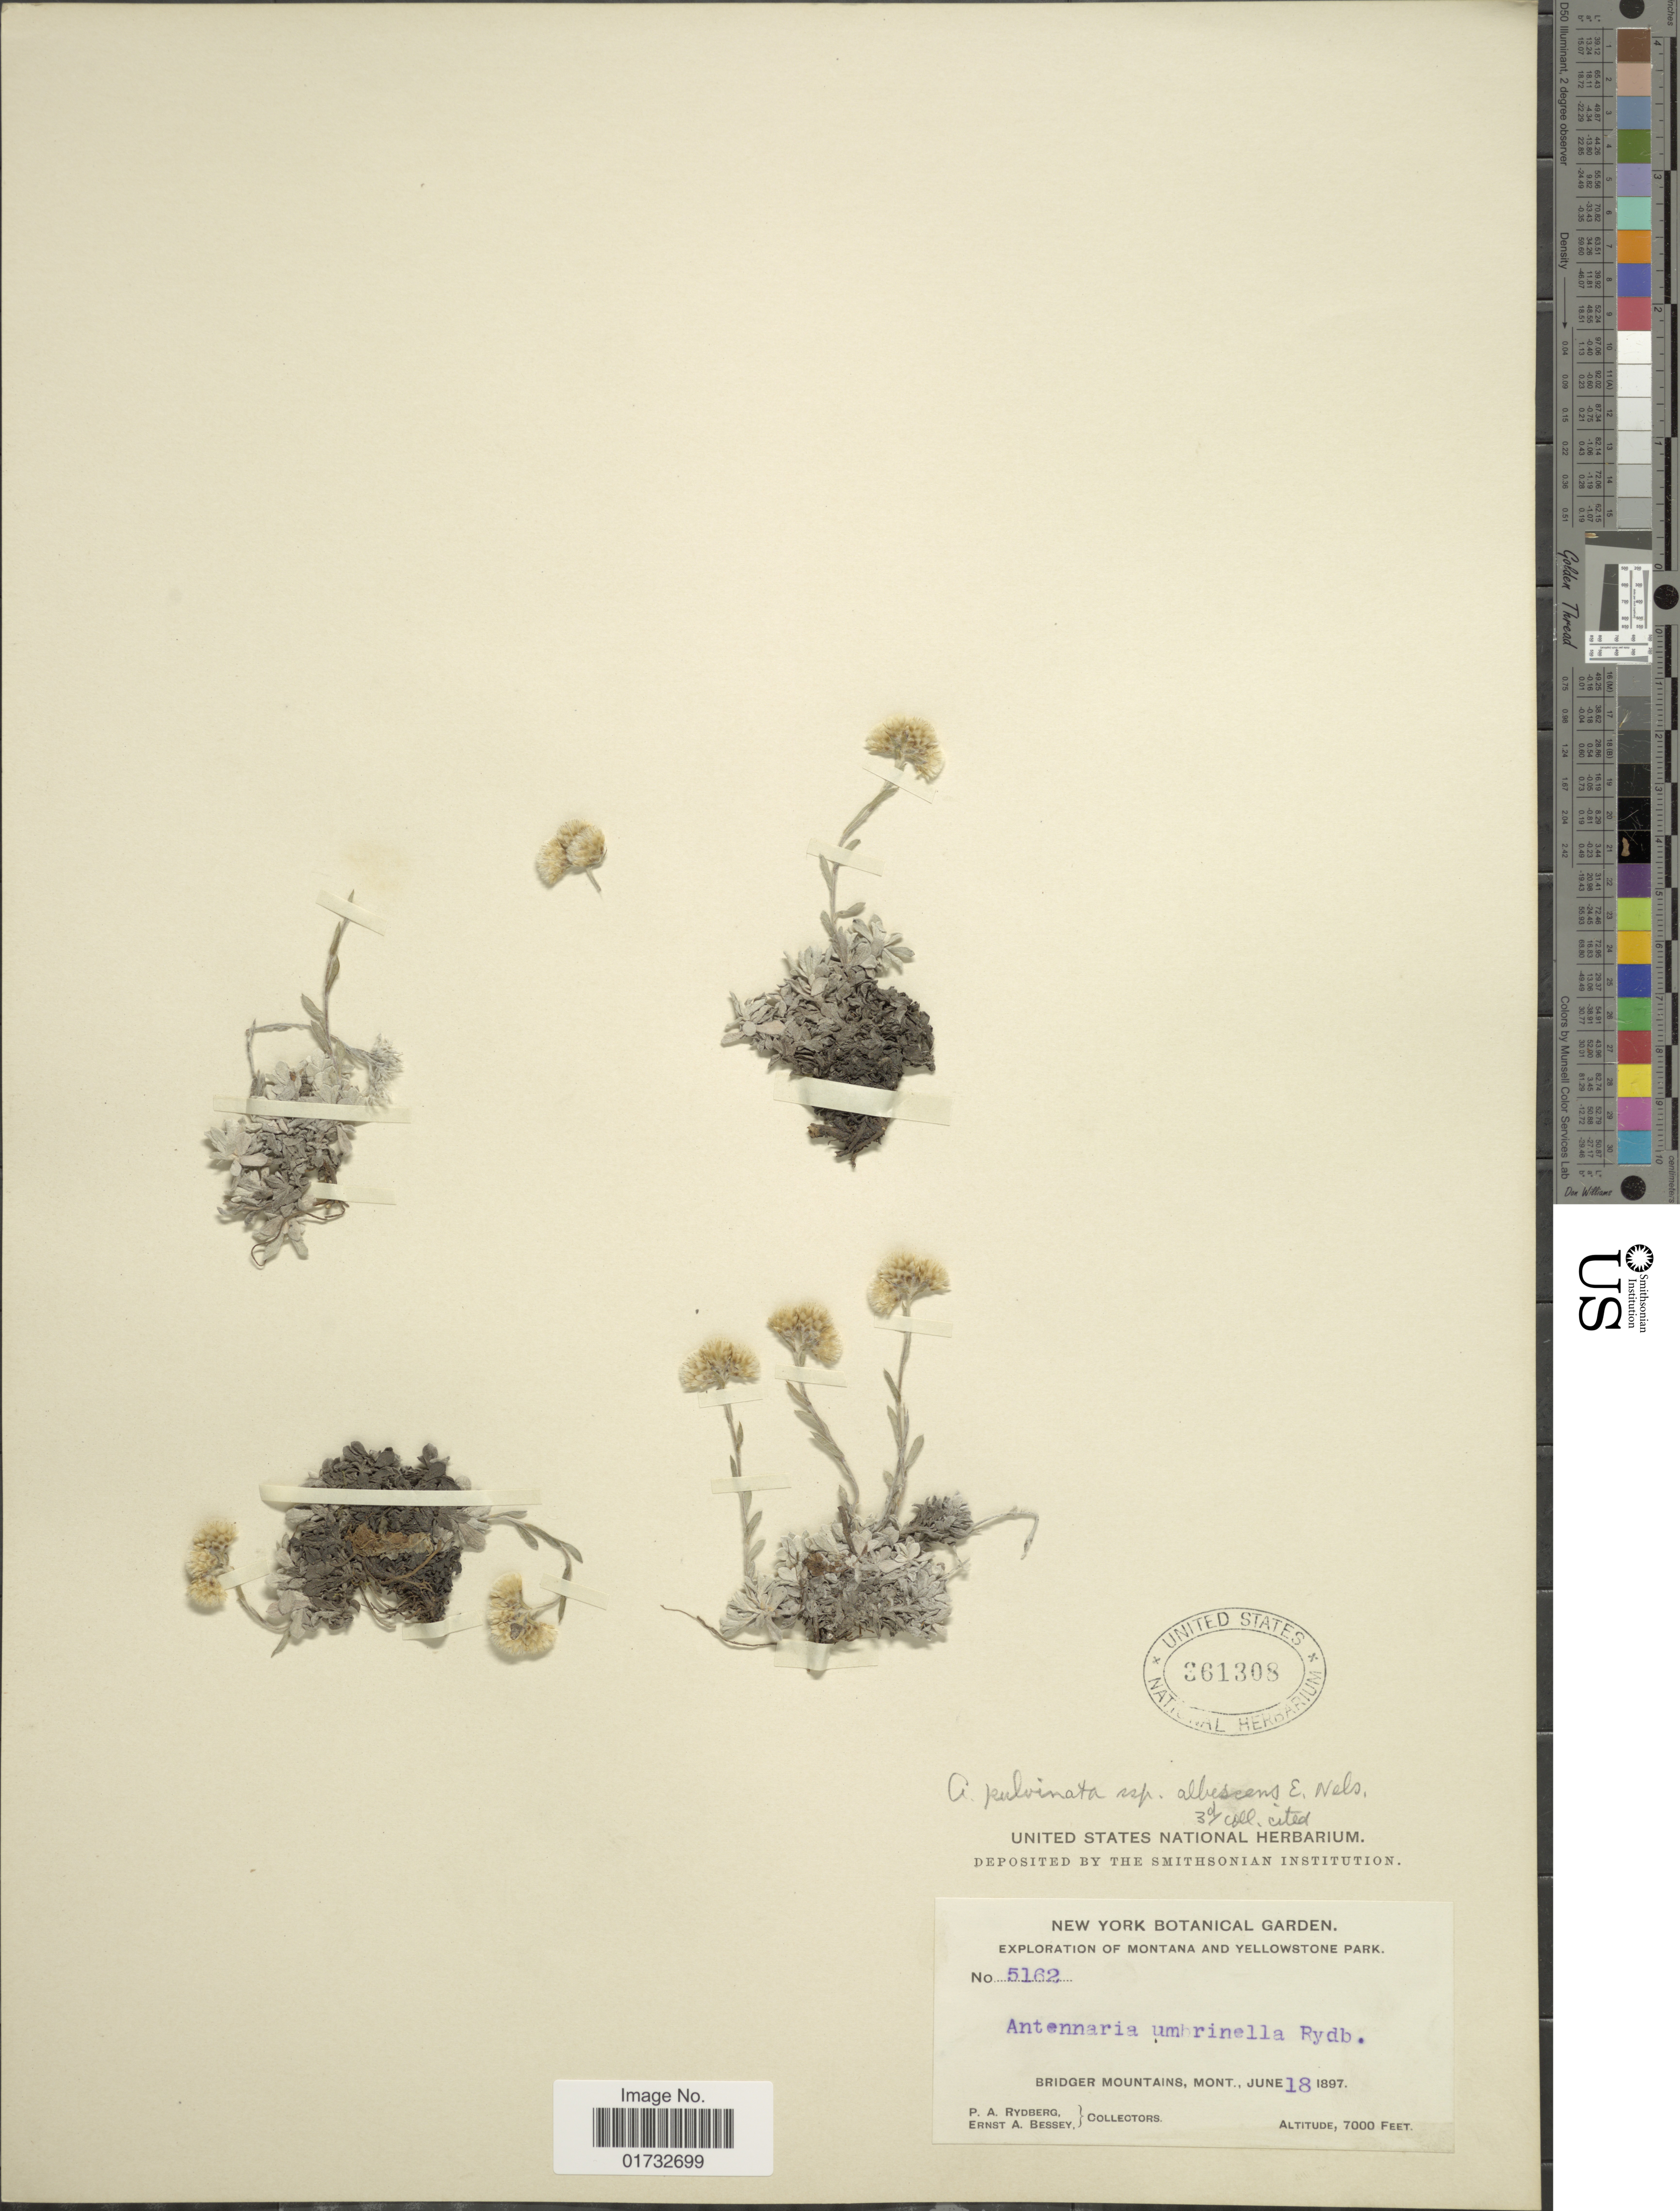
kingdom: Plantae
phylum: Tracheophyta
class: Magnoliopsida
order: Asterales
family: Asteraceae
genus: Antennaria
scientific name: Antennaria pulvinata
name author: Greene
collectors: P. A. Rydberg & E. A. Bessey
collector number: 5162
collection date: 1897-06-18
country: United States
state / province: Montana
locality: Yellowstone Park. Bridger Mountains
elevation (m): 2134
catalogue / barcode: US 361308